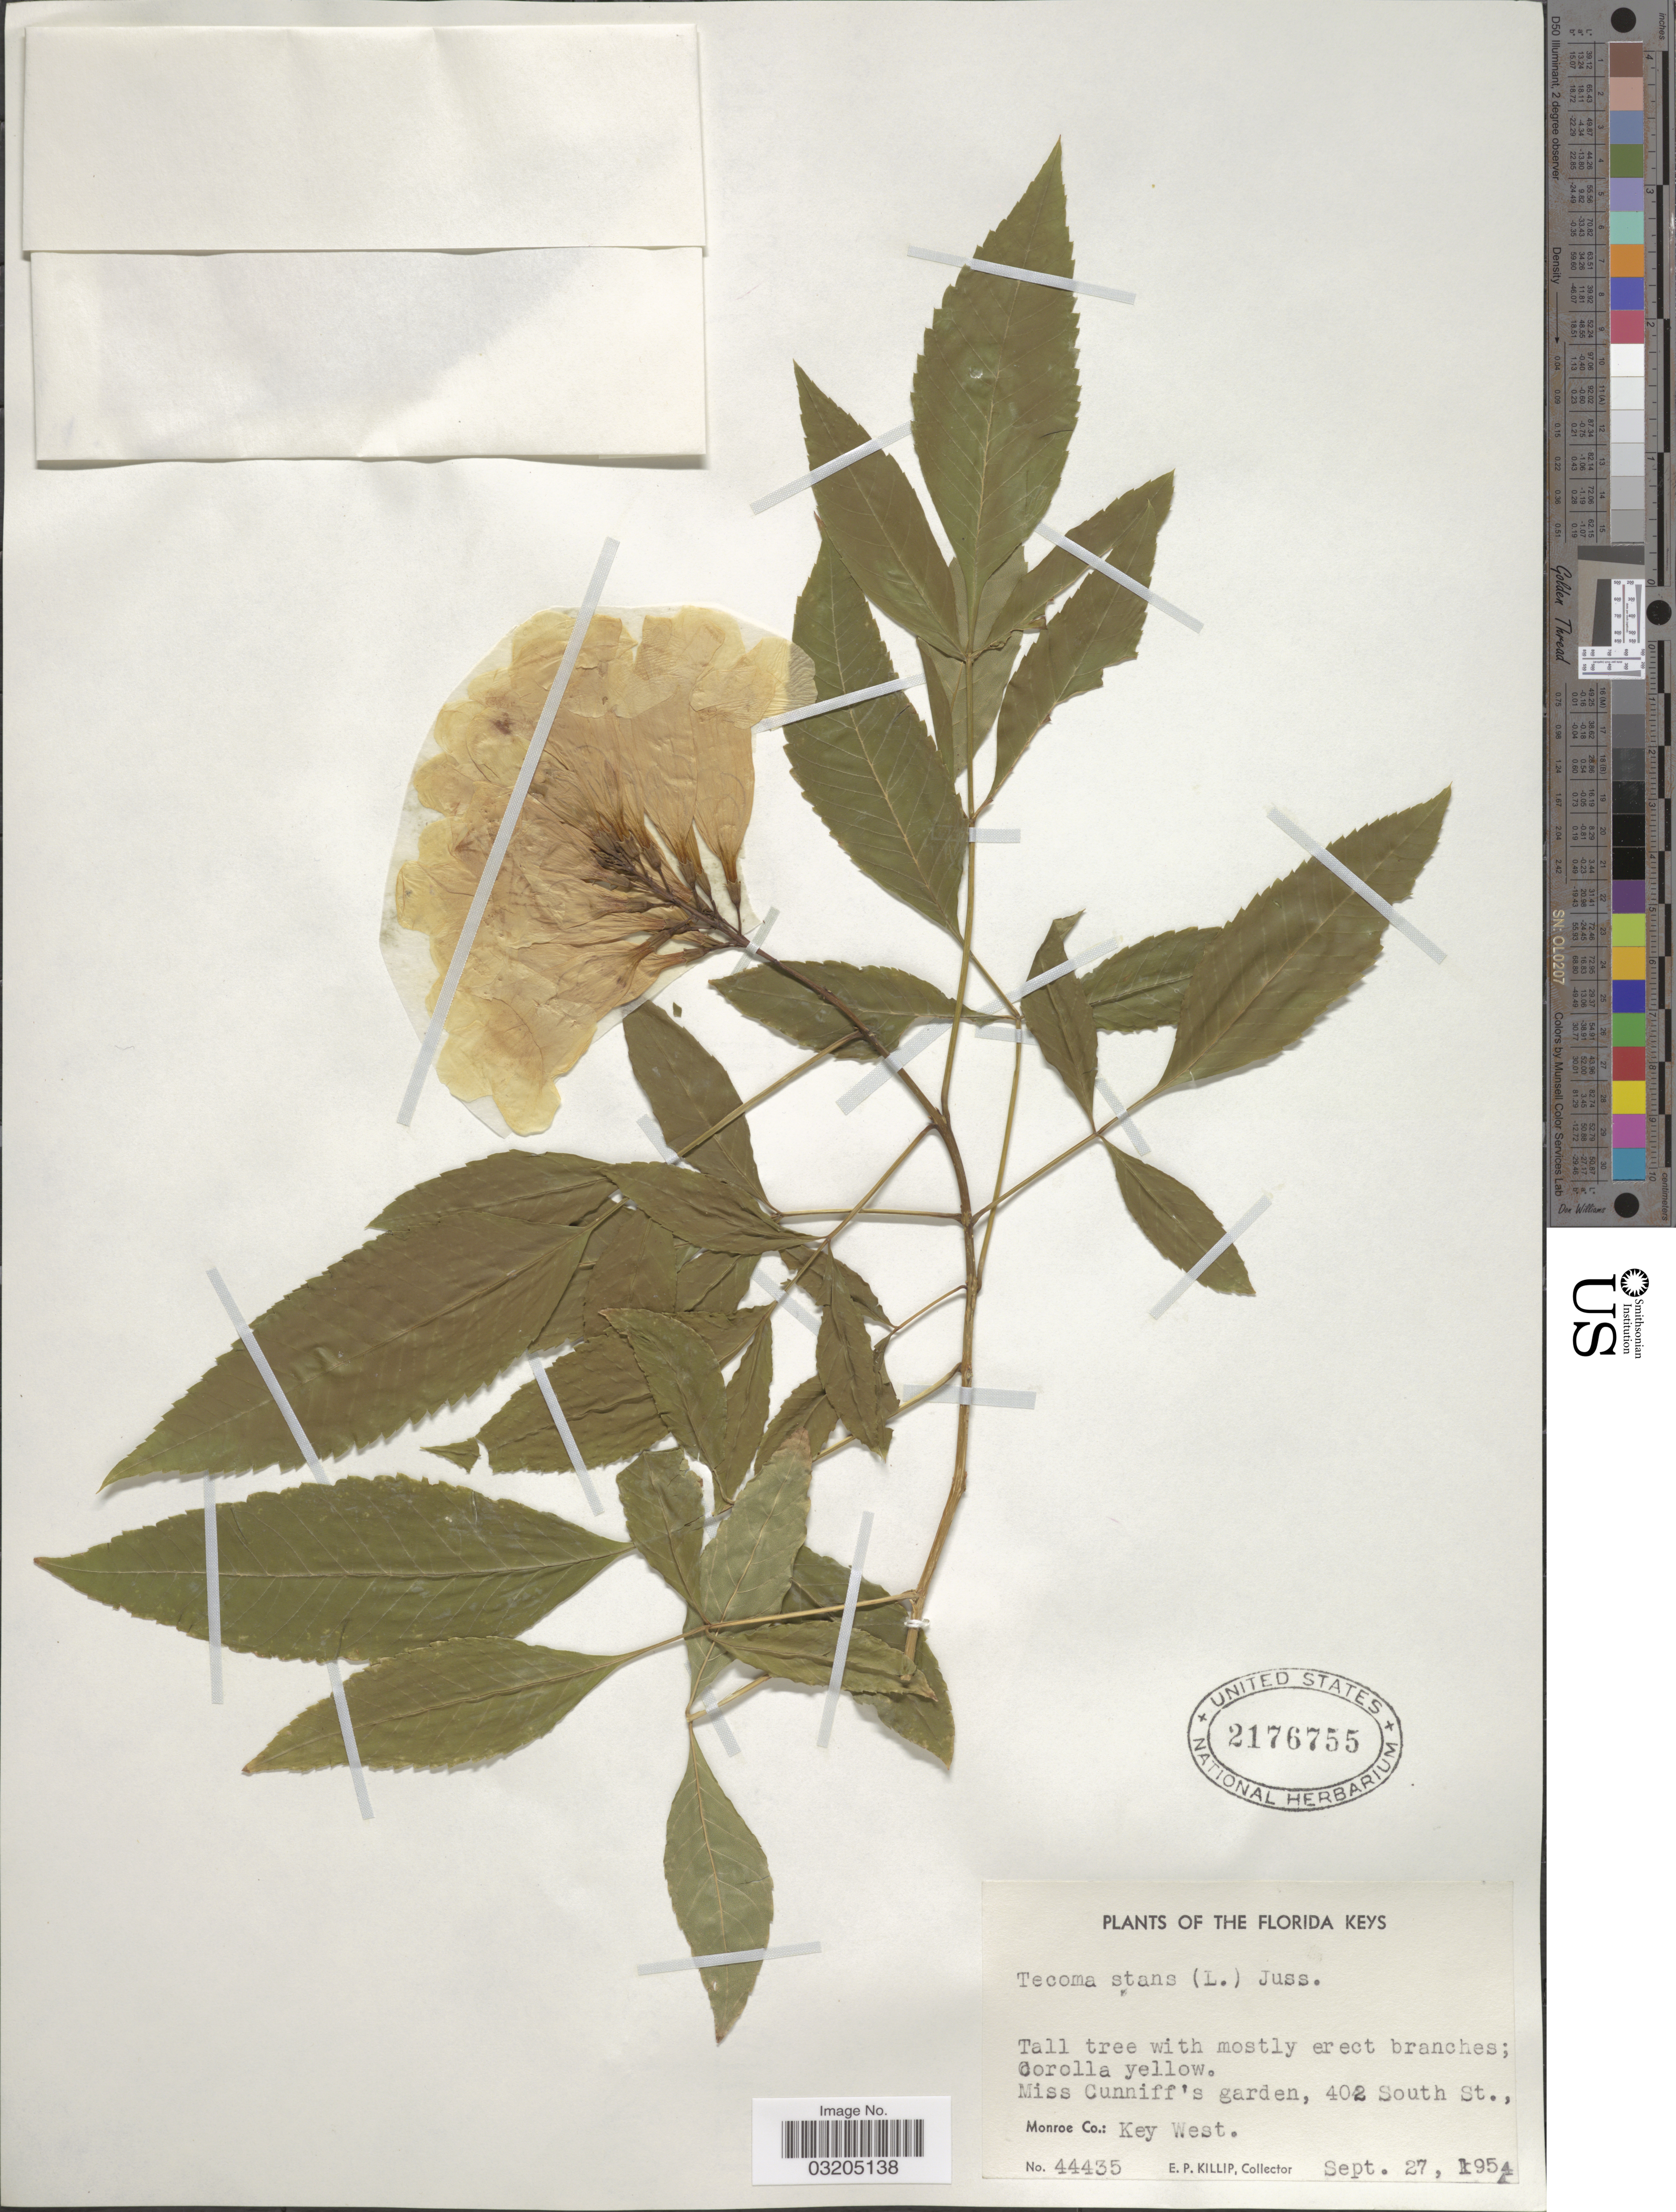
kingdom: Plantae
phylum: Tracheophyta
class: Magnoliopsida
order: Lamiales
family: Bignoniaceae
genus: Tecoma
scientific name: Tecoma stans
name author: (L.) Juss. ex Kunth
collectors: E. P. Killip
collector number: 44435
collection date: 1954-09-27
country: United States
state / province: Florida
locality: The Florida Keys. Miss Cunniff's garden, 402 South St., Monroe Co.: Key West.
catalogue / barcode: US 2176755